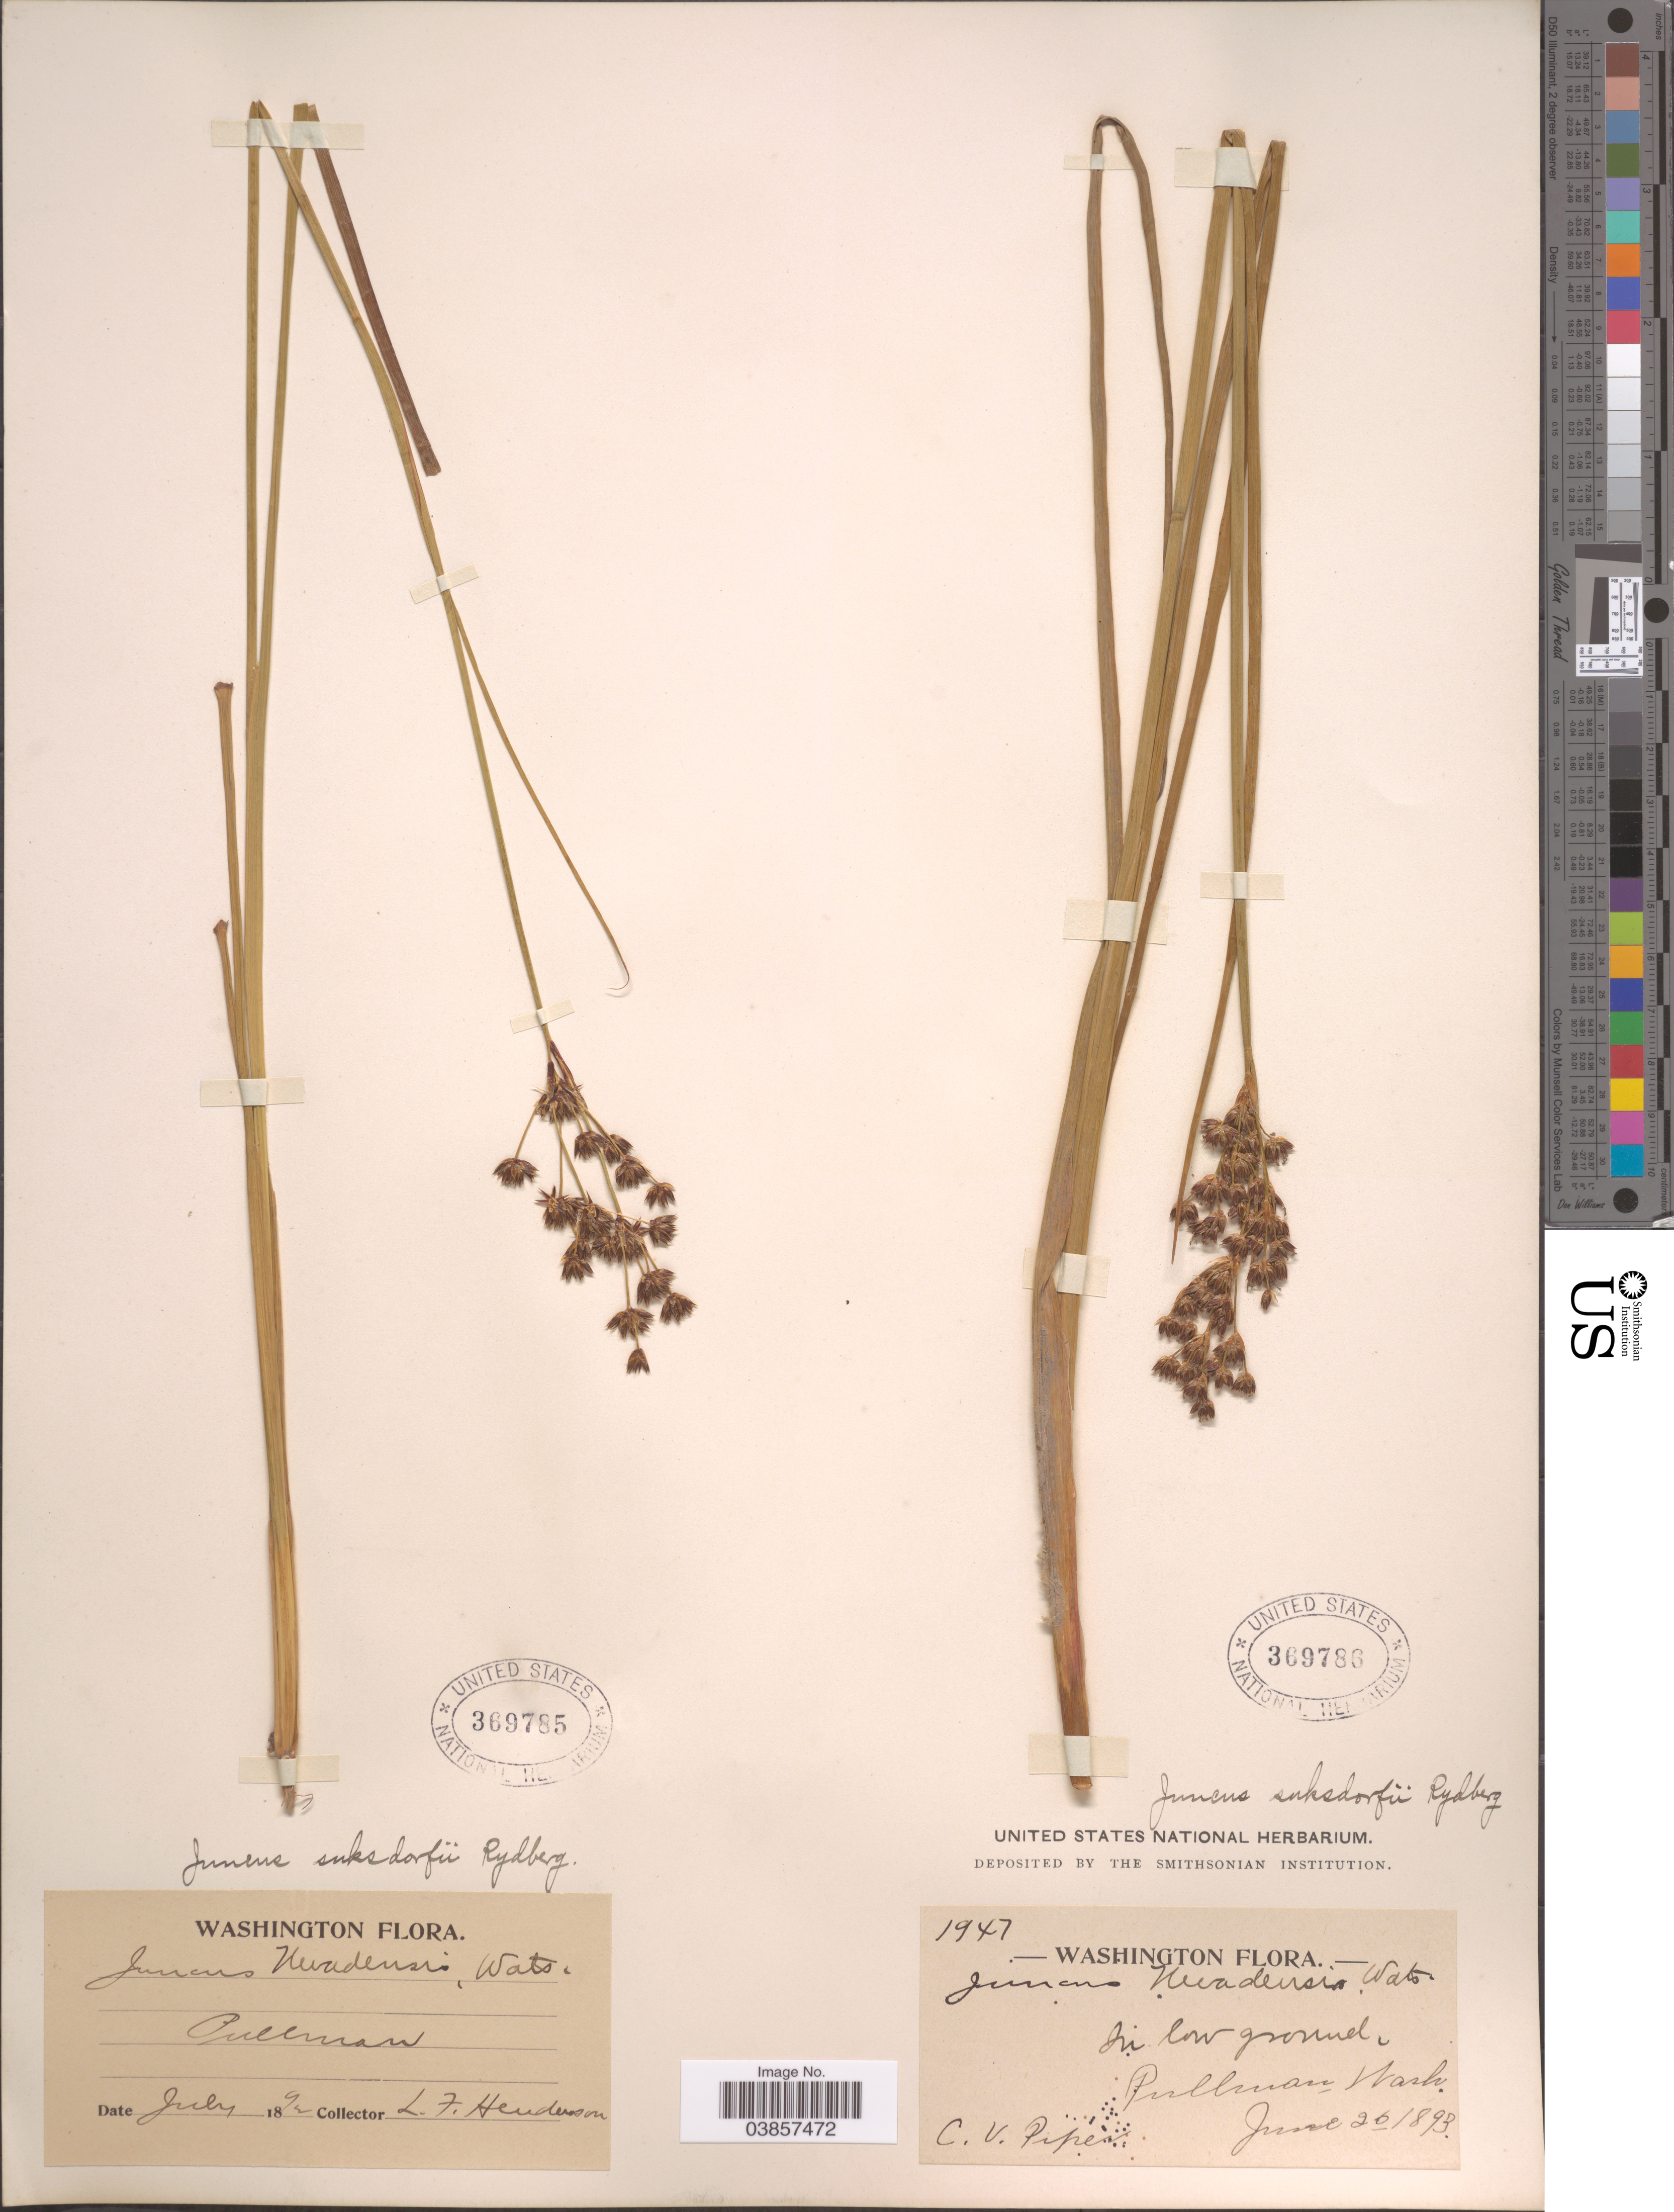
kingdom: Plantae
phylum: Tracheophyta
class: Liliopsida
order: Poales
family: Juncaceae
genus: Juncus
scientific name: Juncus suksdorfii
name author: Rydb.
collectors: C. V. Piper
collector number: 1947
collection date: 1893-06-26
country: United States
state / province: Washington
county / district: Whitman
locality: Pullman.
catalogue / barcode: US 369786-2